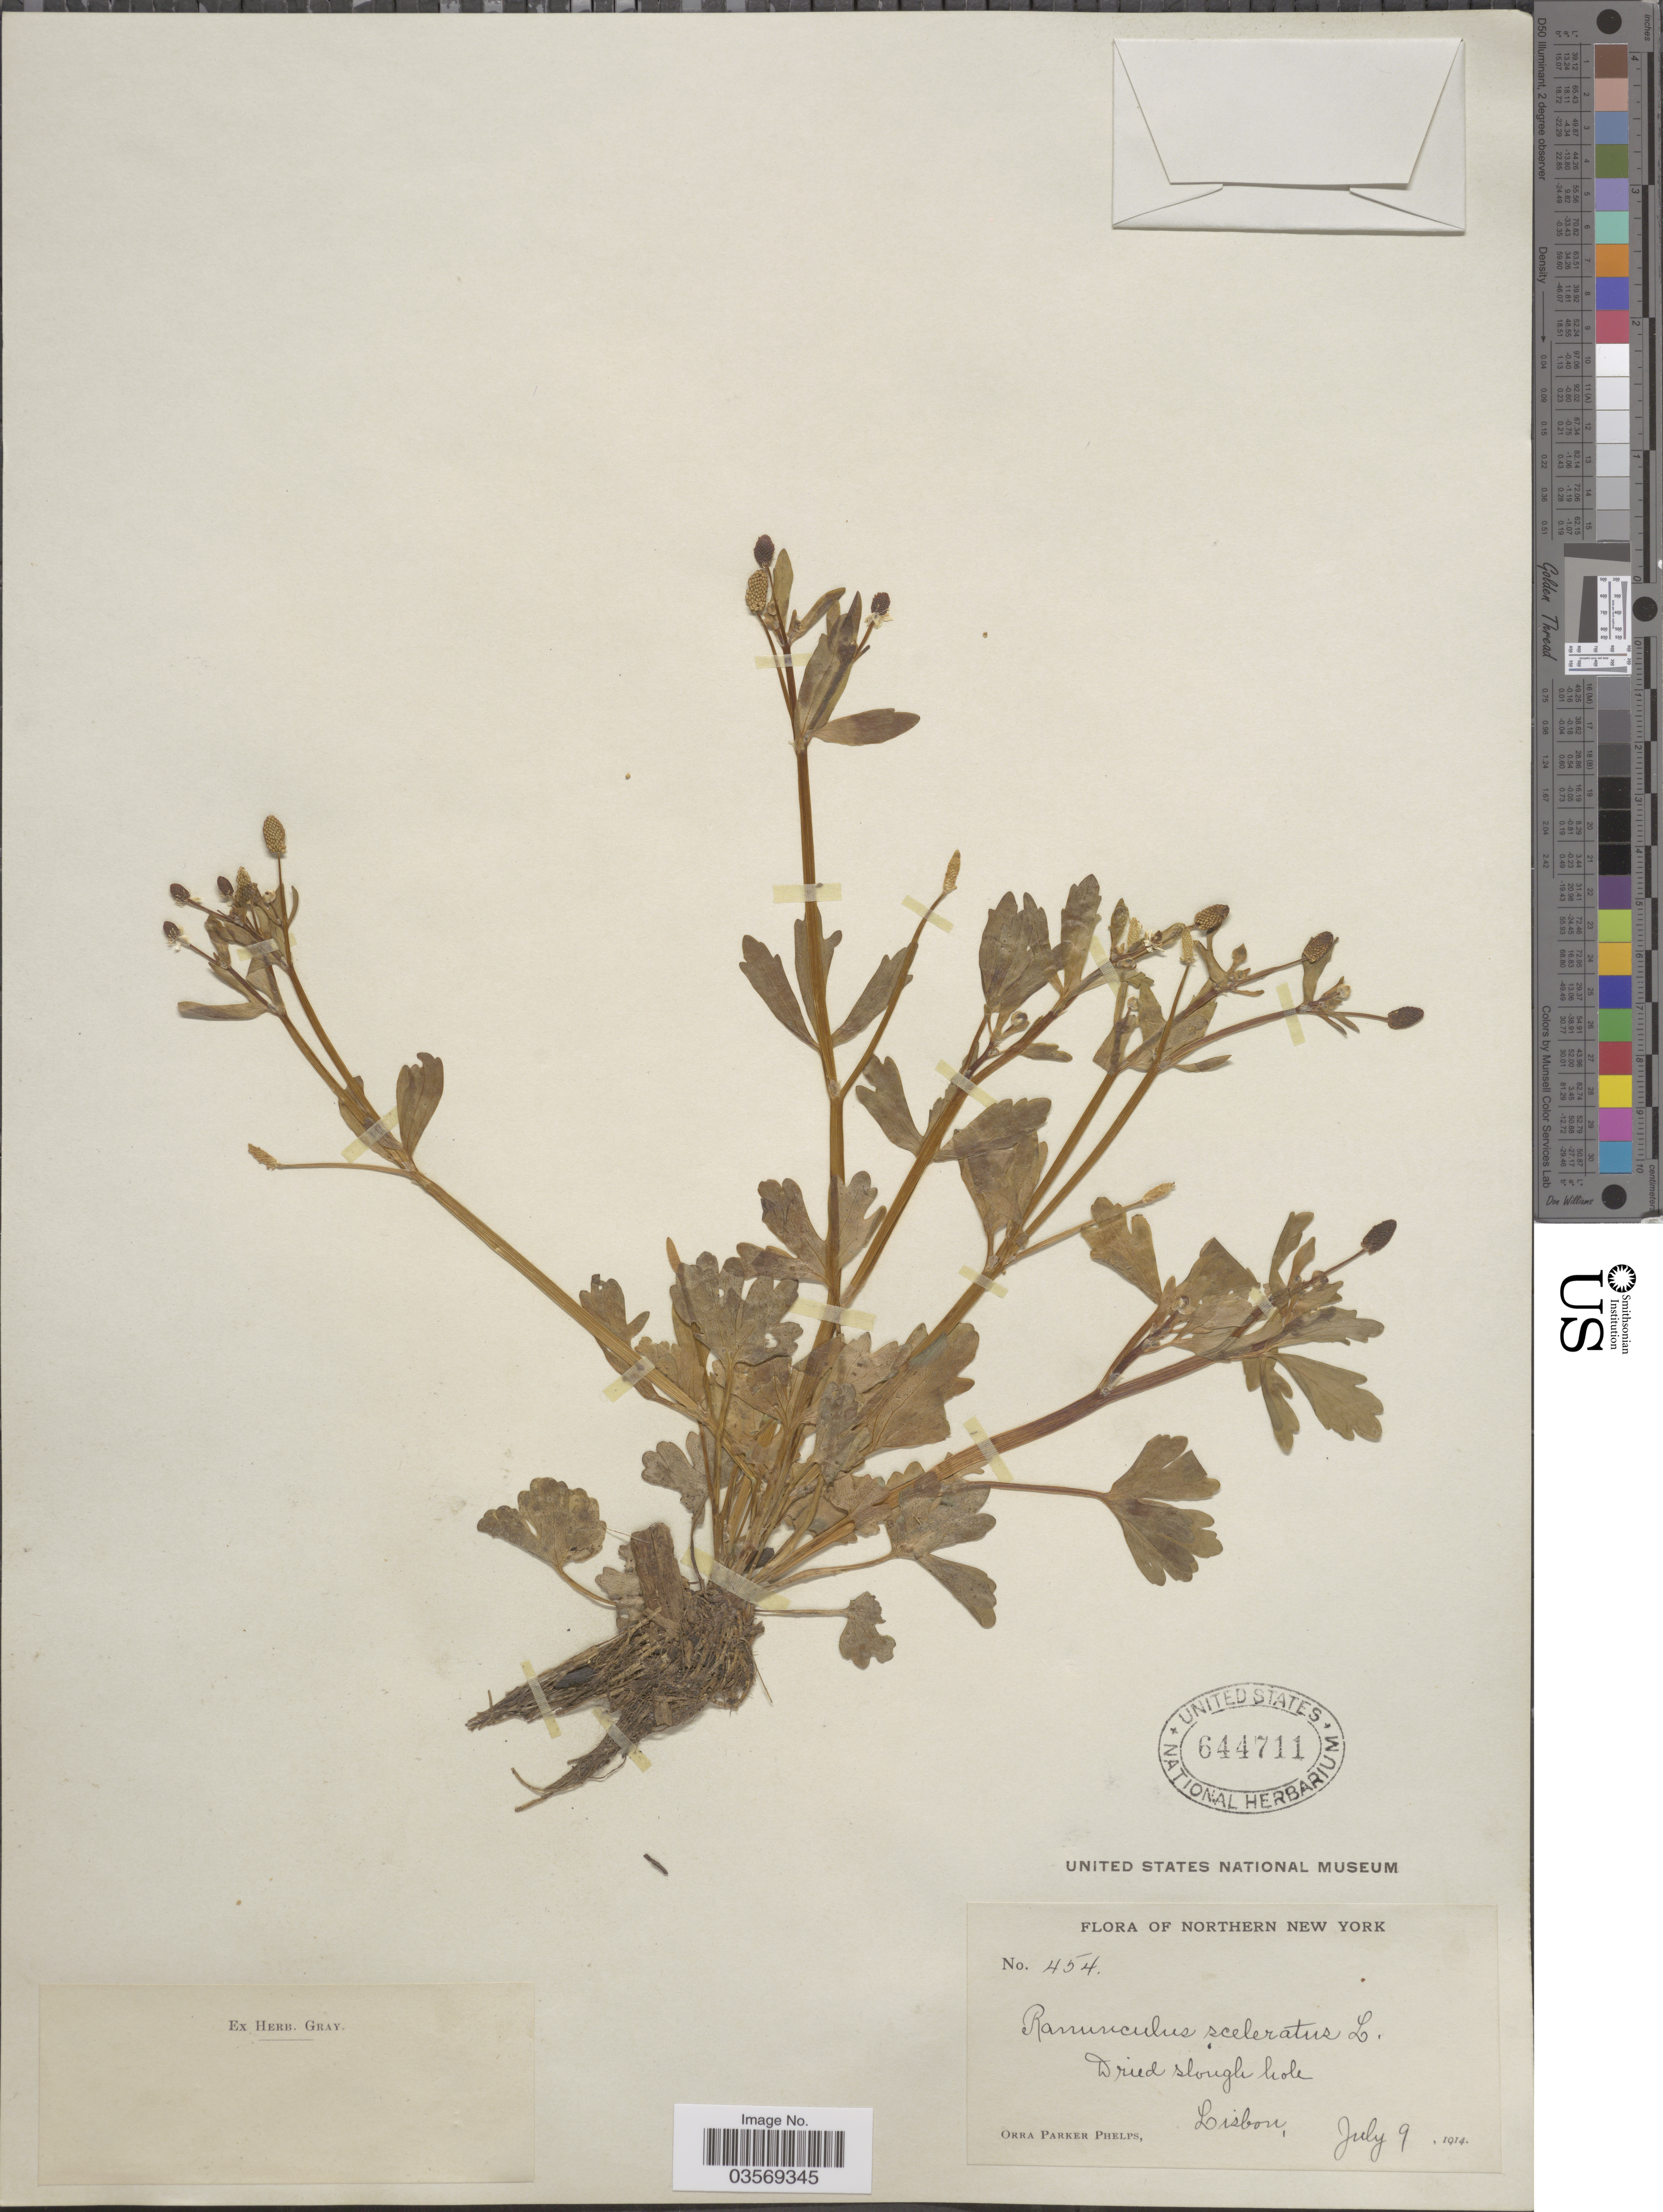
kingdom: Plantae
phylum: Tracheophyta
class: Magnoliopsida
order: Ranunculales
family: Ranunculaceae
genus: Ranunculus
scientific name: Ranunculus sceleratus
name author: L.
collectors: O. P. Phelps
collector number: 454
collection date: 1914-07-09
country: United States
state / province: New York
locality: Northern New York. Lisbon.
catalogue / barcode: US 644711